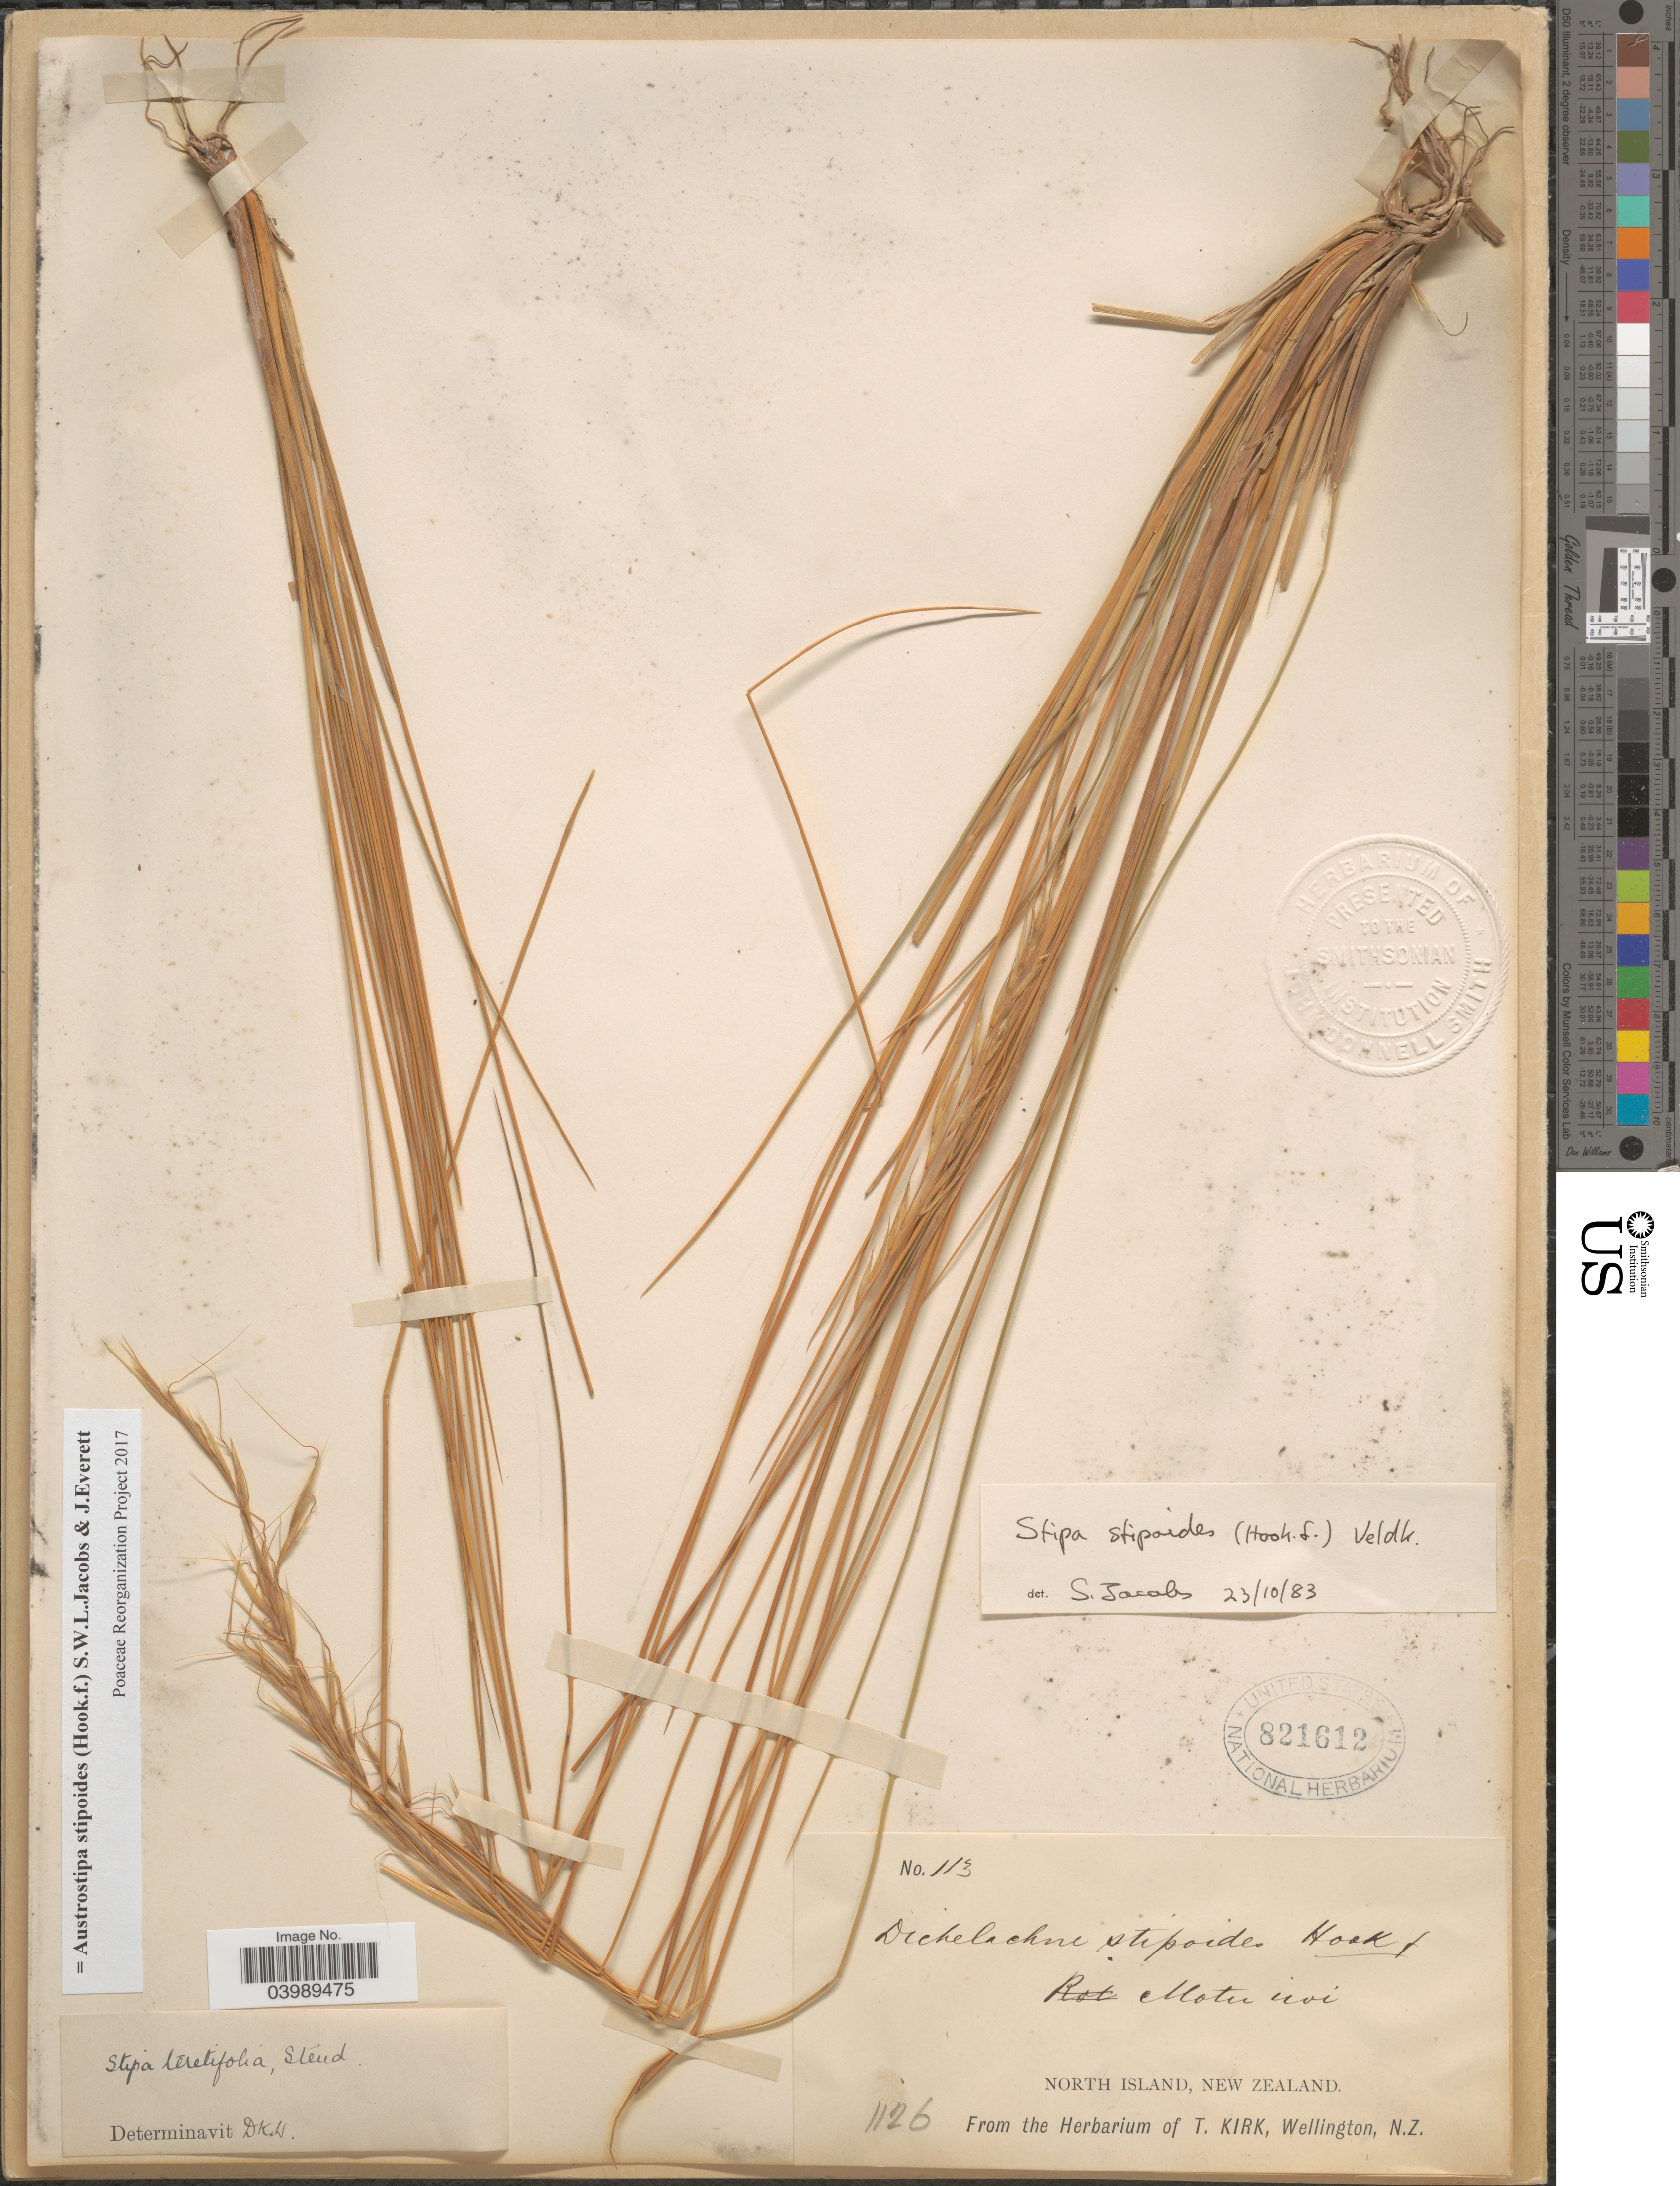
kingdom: Plantae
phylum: Tracheophyta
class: Liliopsida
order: Poales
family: Poaceae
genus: Austrostipa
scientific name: Austrostipa stipoides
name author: (Hook. f.) S.W.L. Jacobs & J. Everett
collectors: ex herb. T. Kirk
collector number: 113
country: New Zealand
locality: North Island.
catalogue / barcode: US 821612